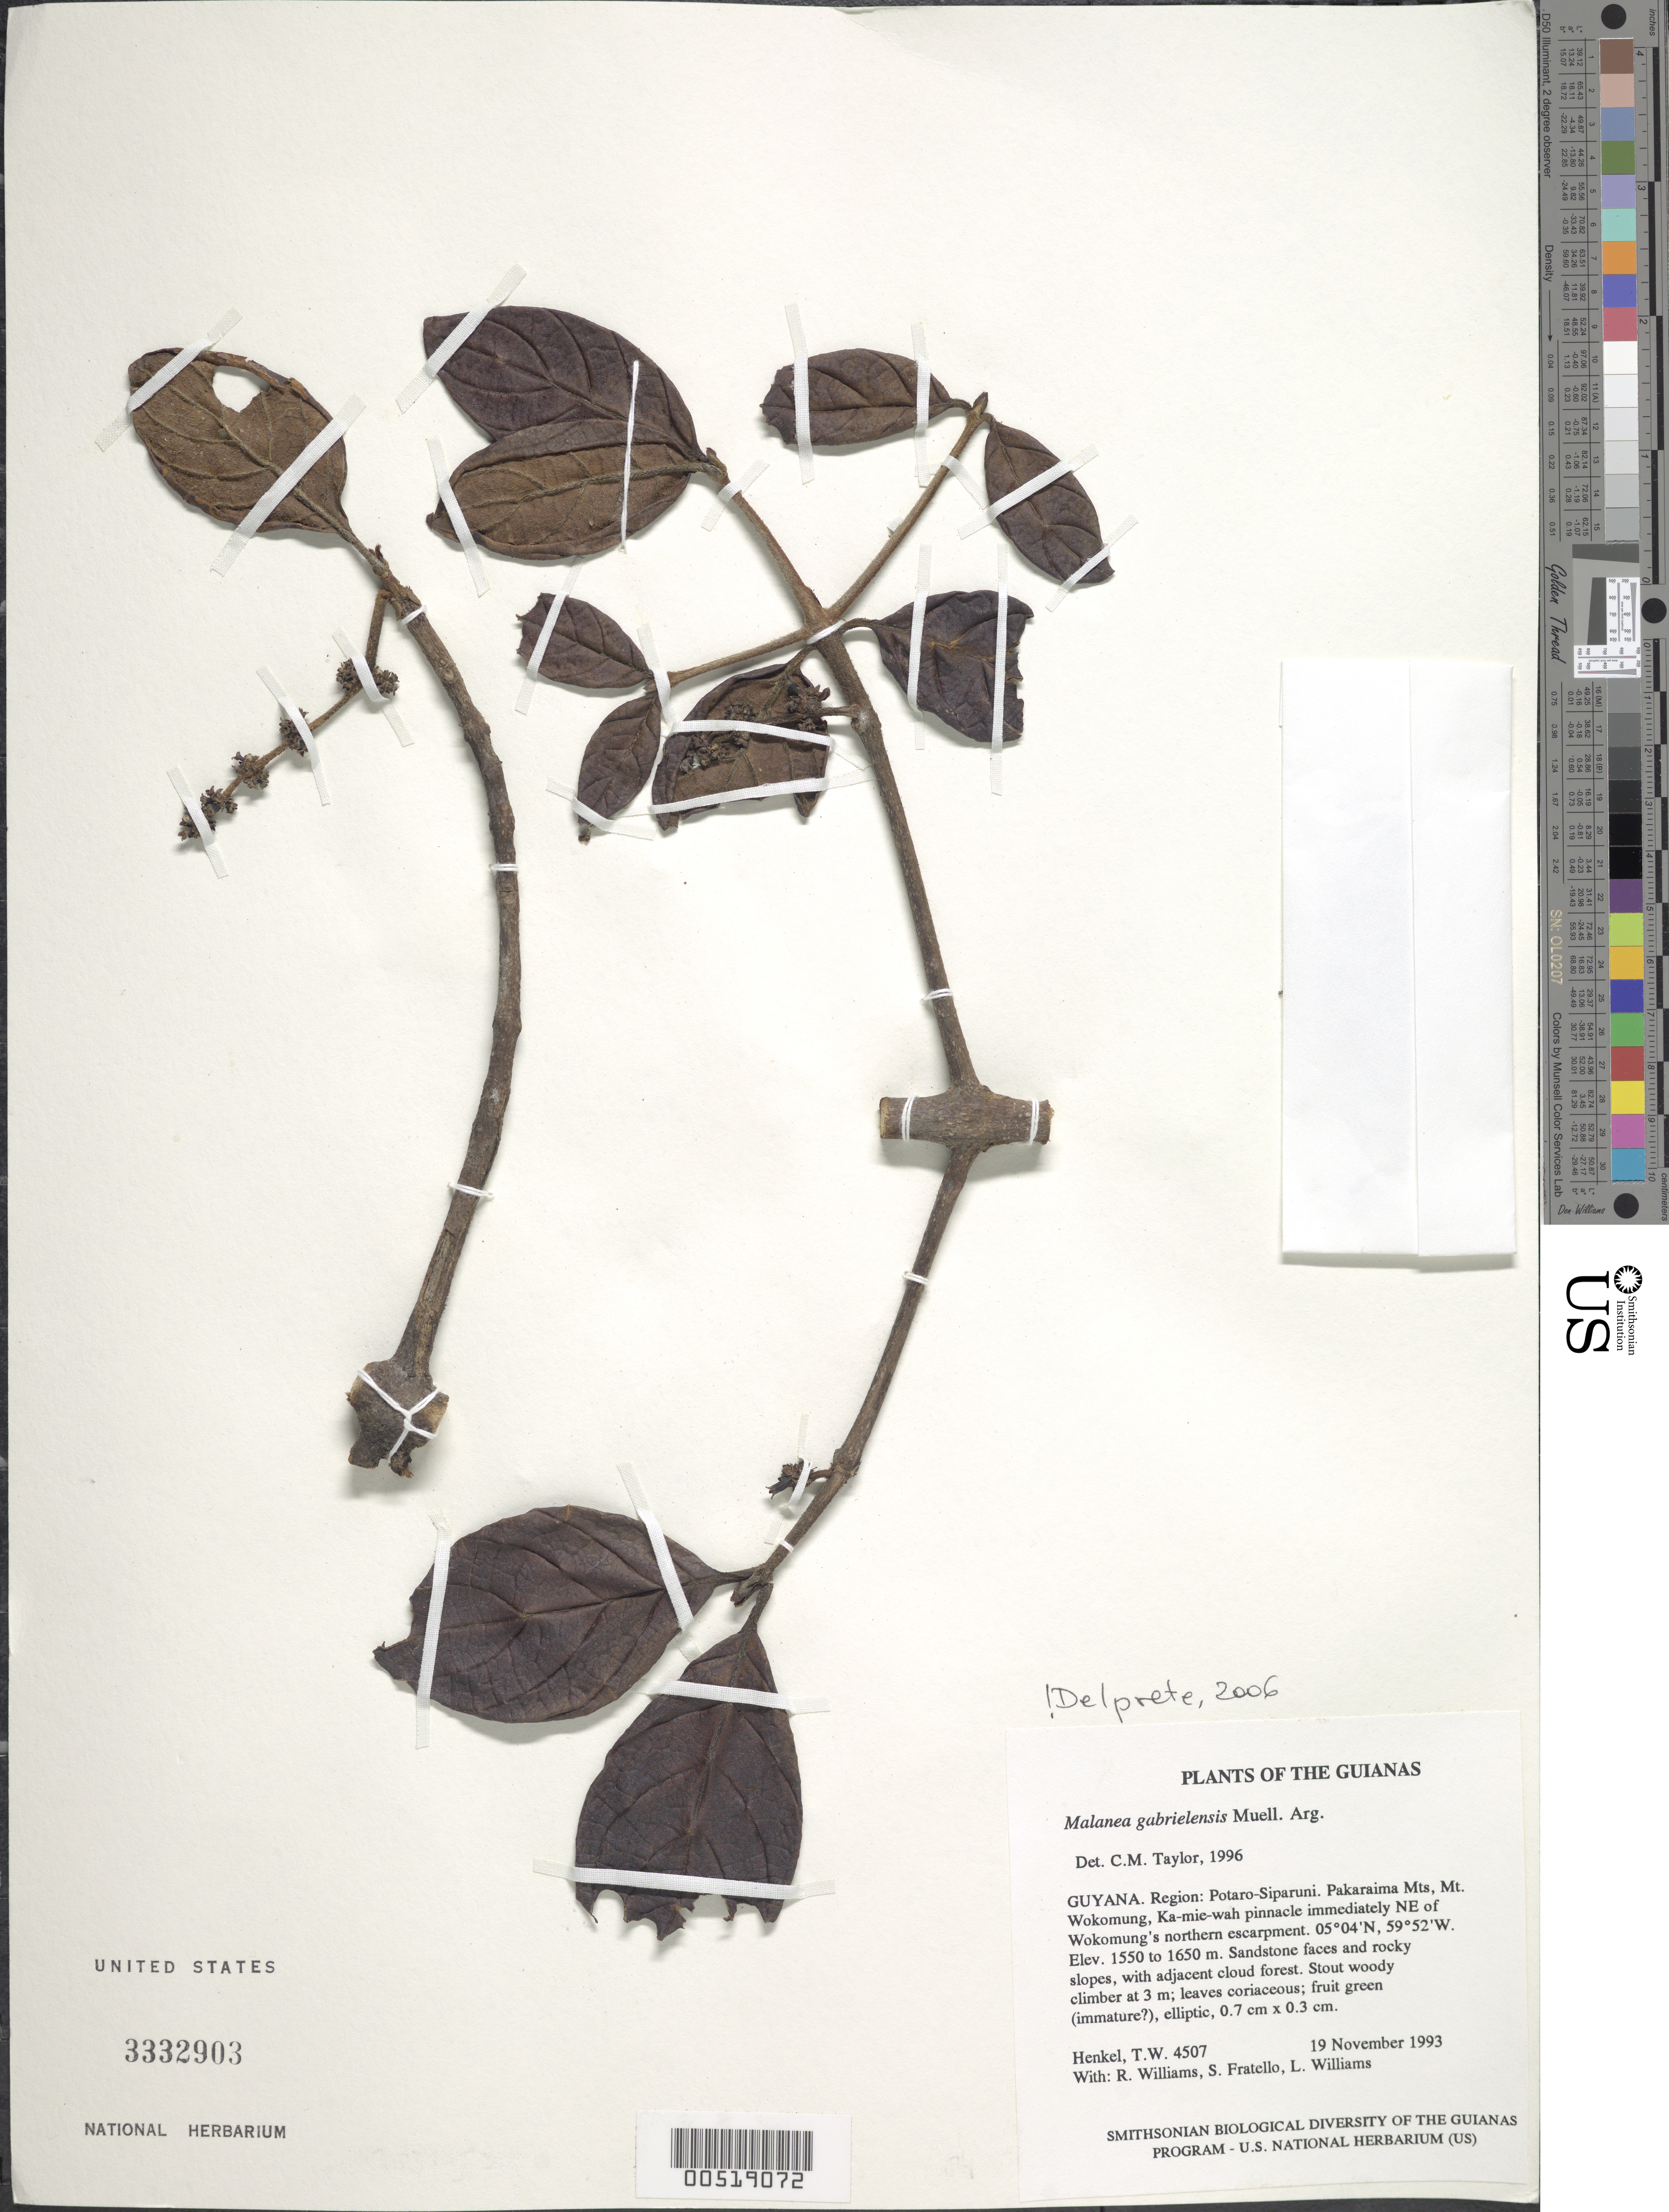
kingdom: Plantae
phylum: Tracheophyta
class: Magnoliopsida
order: Gentianales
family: Rubiaceae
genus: Malanea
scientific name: Malanea gabrielensis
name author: Müll. Arg.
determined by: Delprete, P. G., Herb. de Guyane Cay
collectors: T. Henkel, R. Williams, S. Fratello & L. Williams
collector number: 4507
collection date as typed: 19 November 1993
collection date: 1993-11-19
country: Guyana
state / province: Potaro-Siparuni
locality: Pakaraima Mts, Mt. Wokomung, Ka-mie-wah pinnacle immediately NE of Wokomung's northern escarpment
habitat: Sandstone faces and rocky slopes, with adjacent cloud forest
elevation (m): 1550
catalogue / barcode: US 3332903